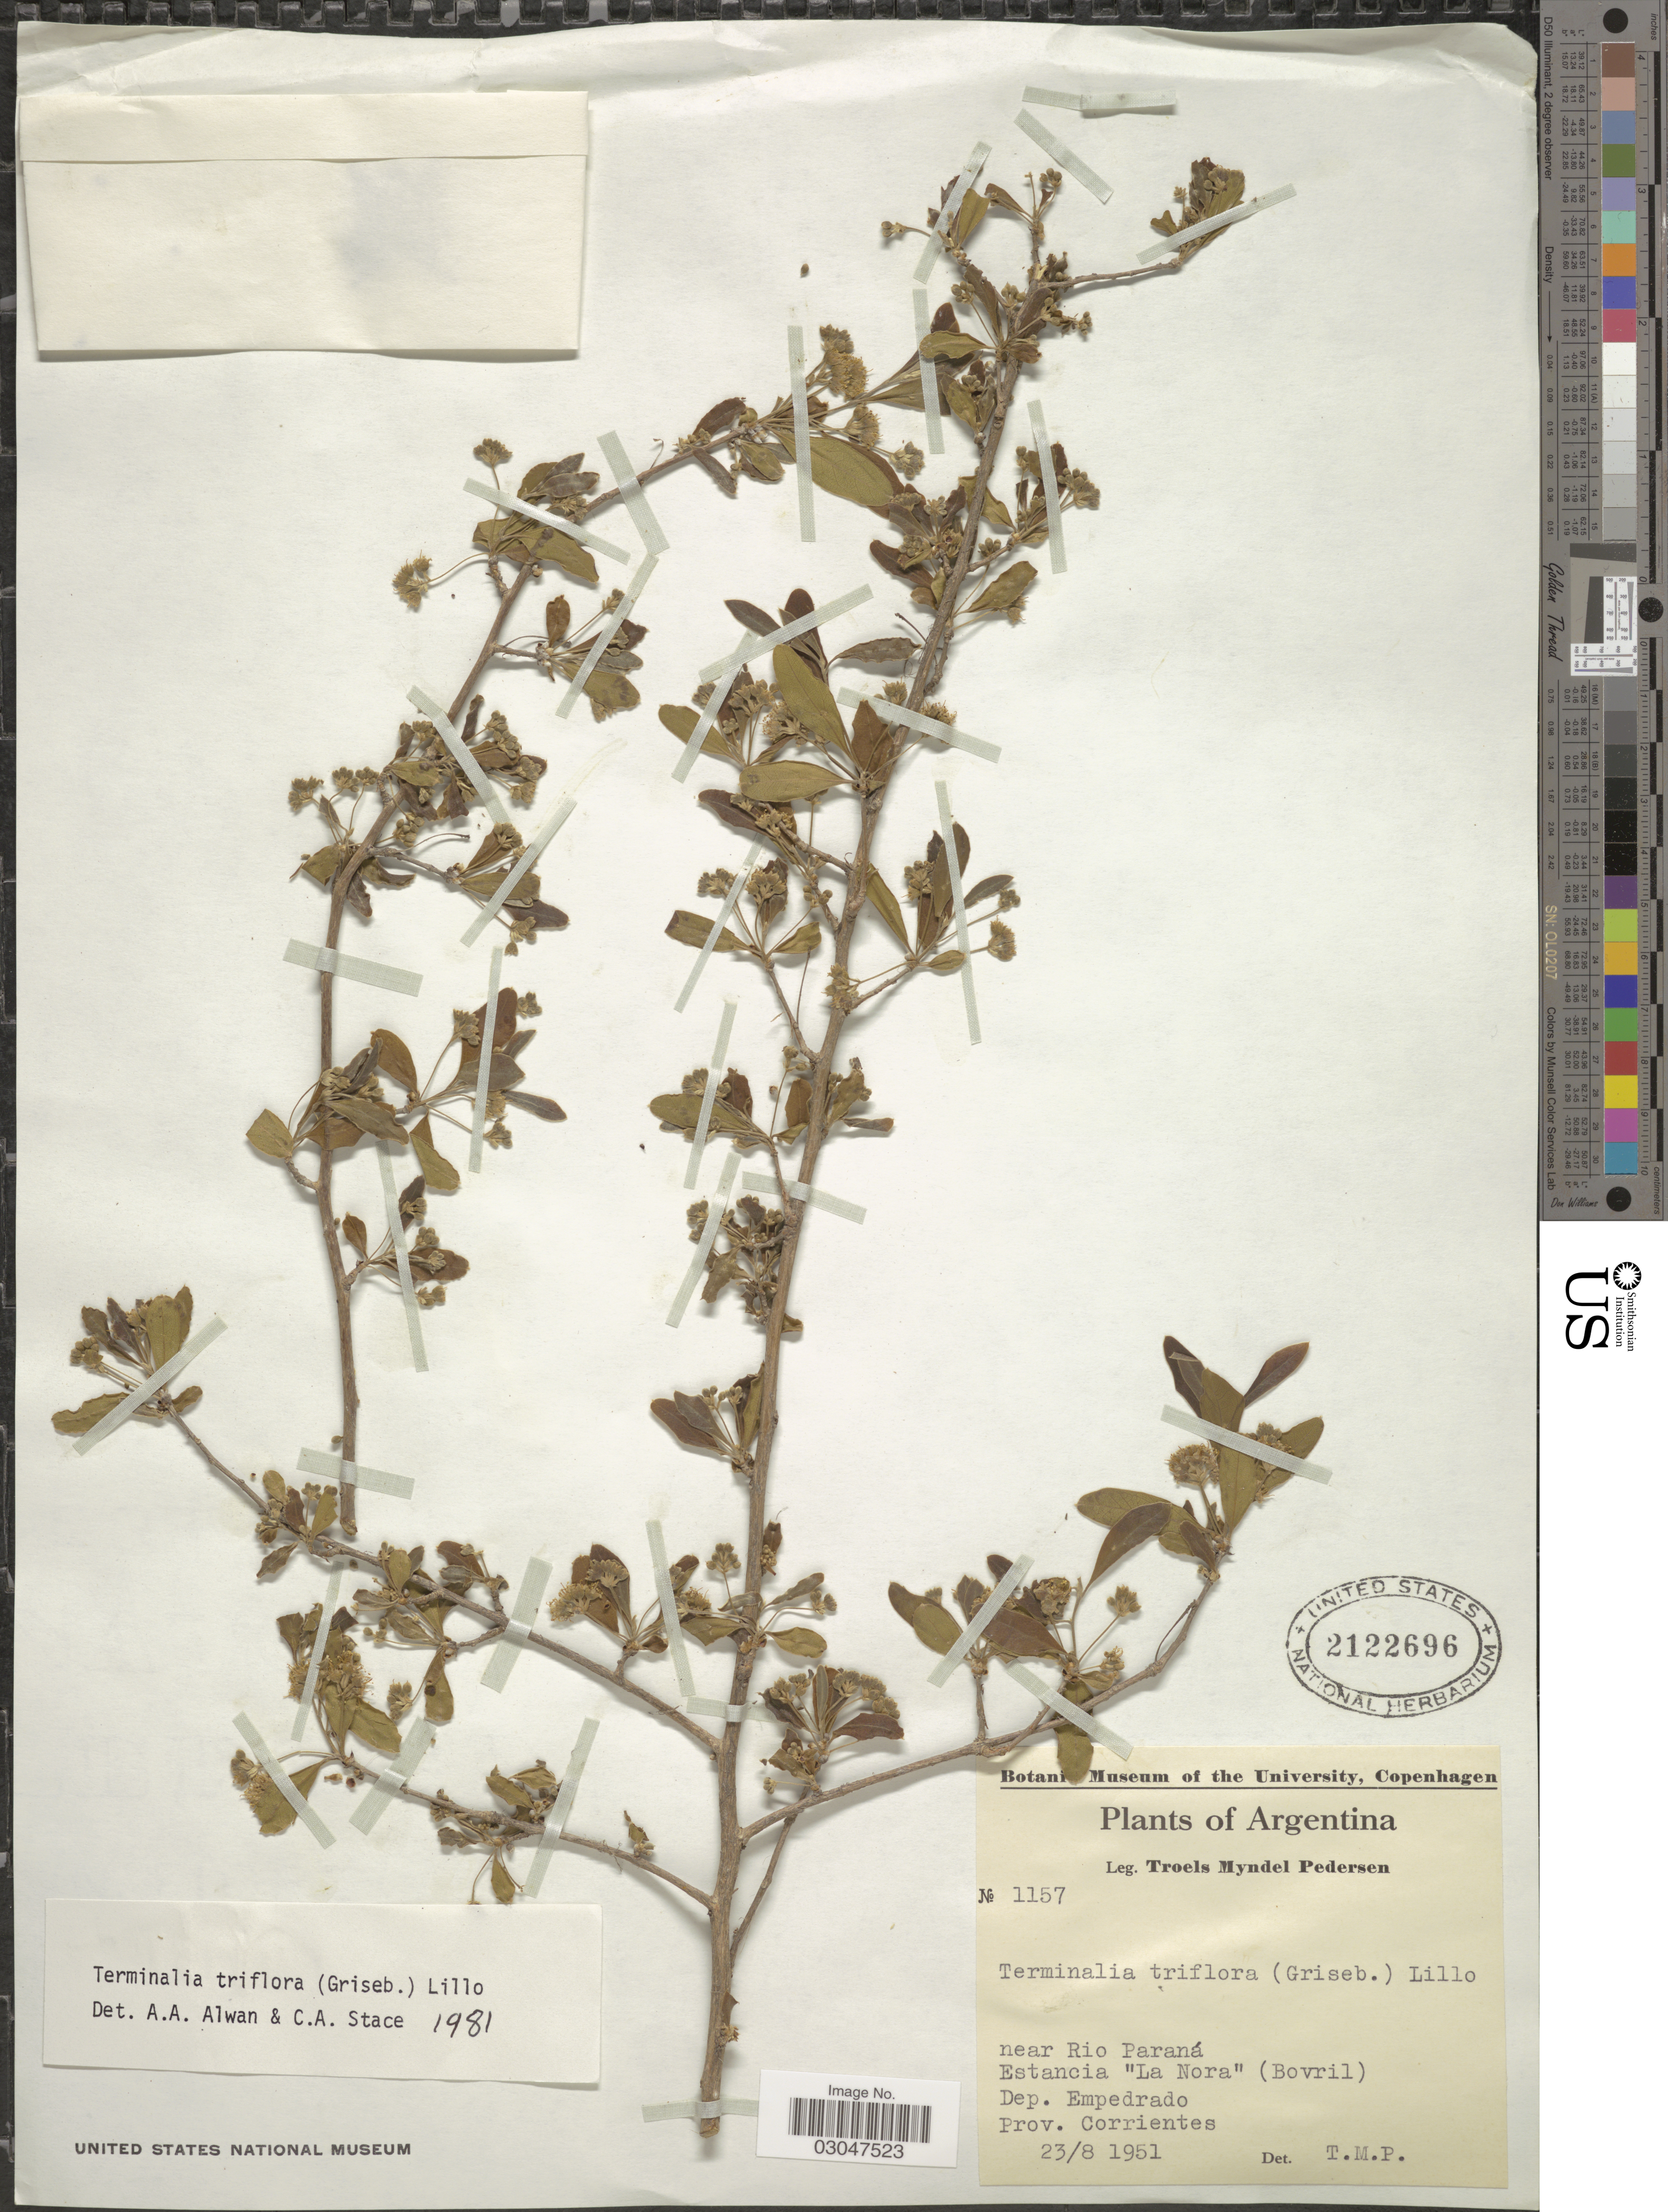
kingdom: Plantae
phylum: Tracheophyta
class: Magnoliopsida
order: Myrtales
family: Combretaceae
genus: Terminalia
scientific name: Terminalia triflora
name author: (Griseb.) Lillo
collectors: T. Pederson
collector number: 1157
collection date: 1951-08-23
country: Argentina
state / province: Corrientes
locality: Near Rio Paraná. Estancia "La Nora" (Bovril). Dep. Empedrado.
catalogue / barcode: US 2122696